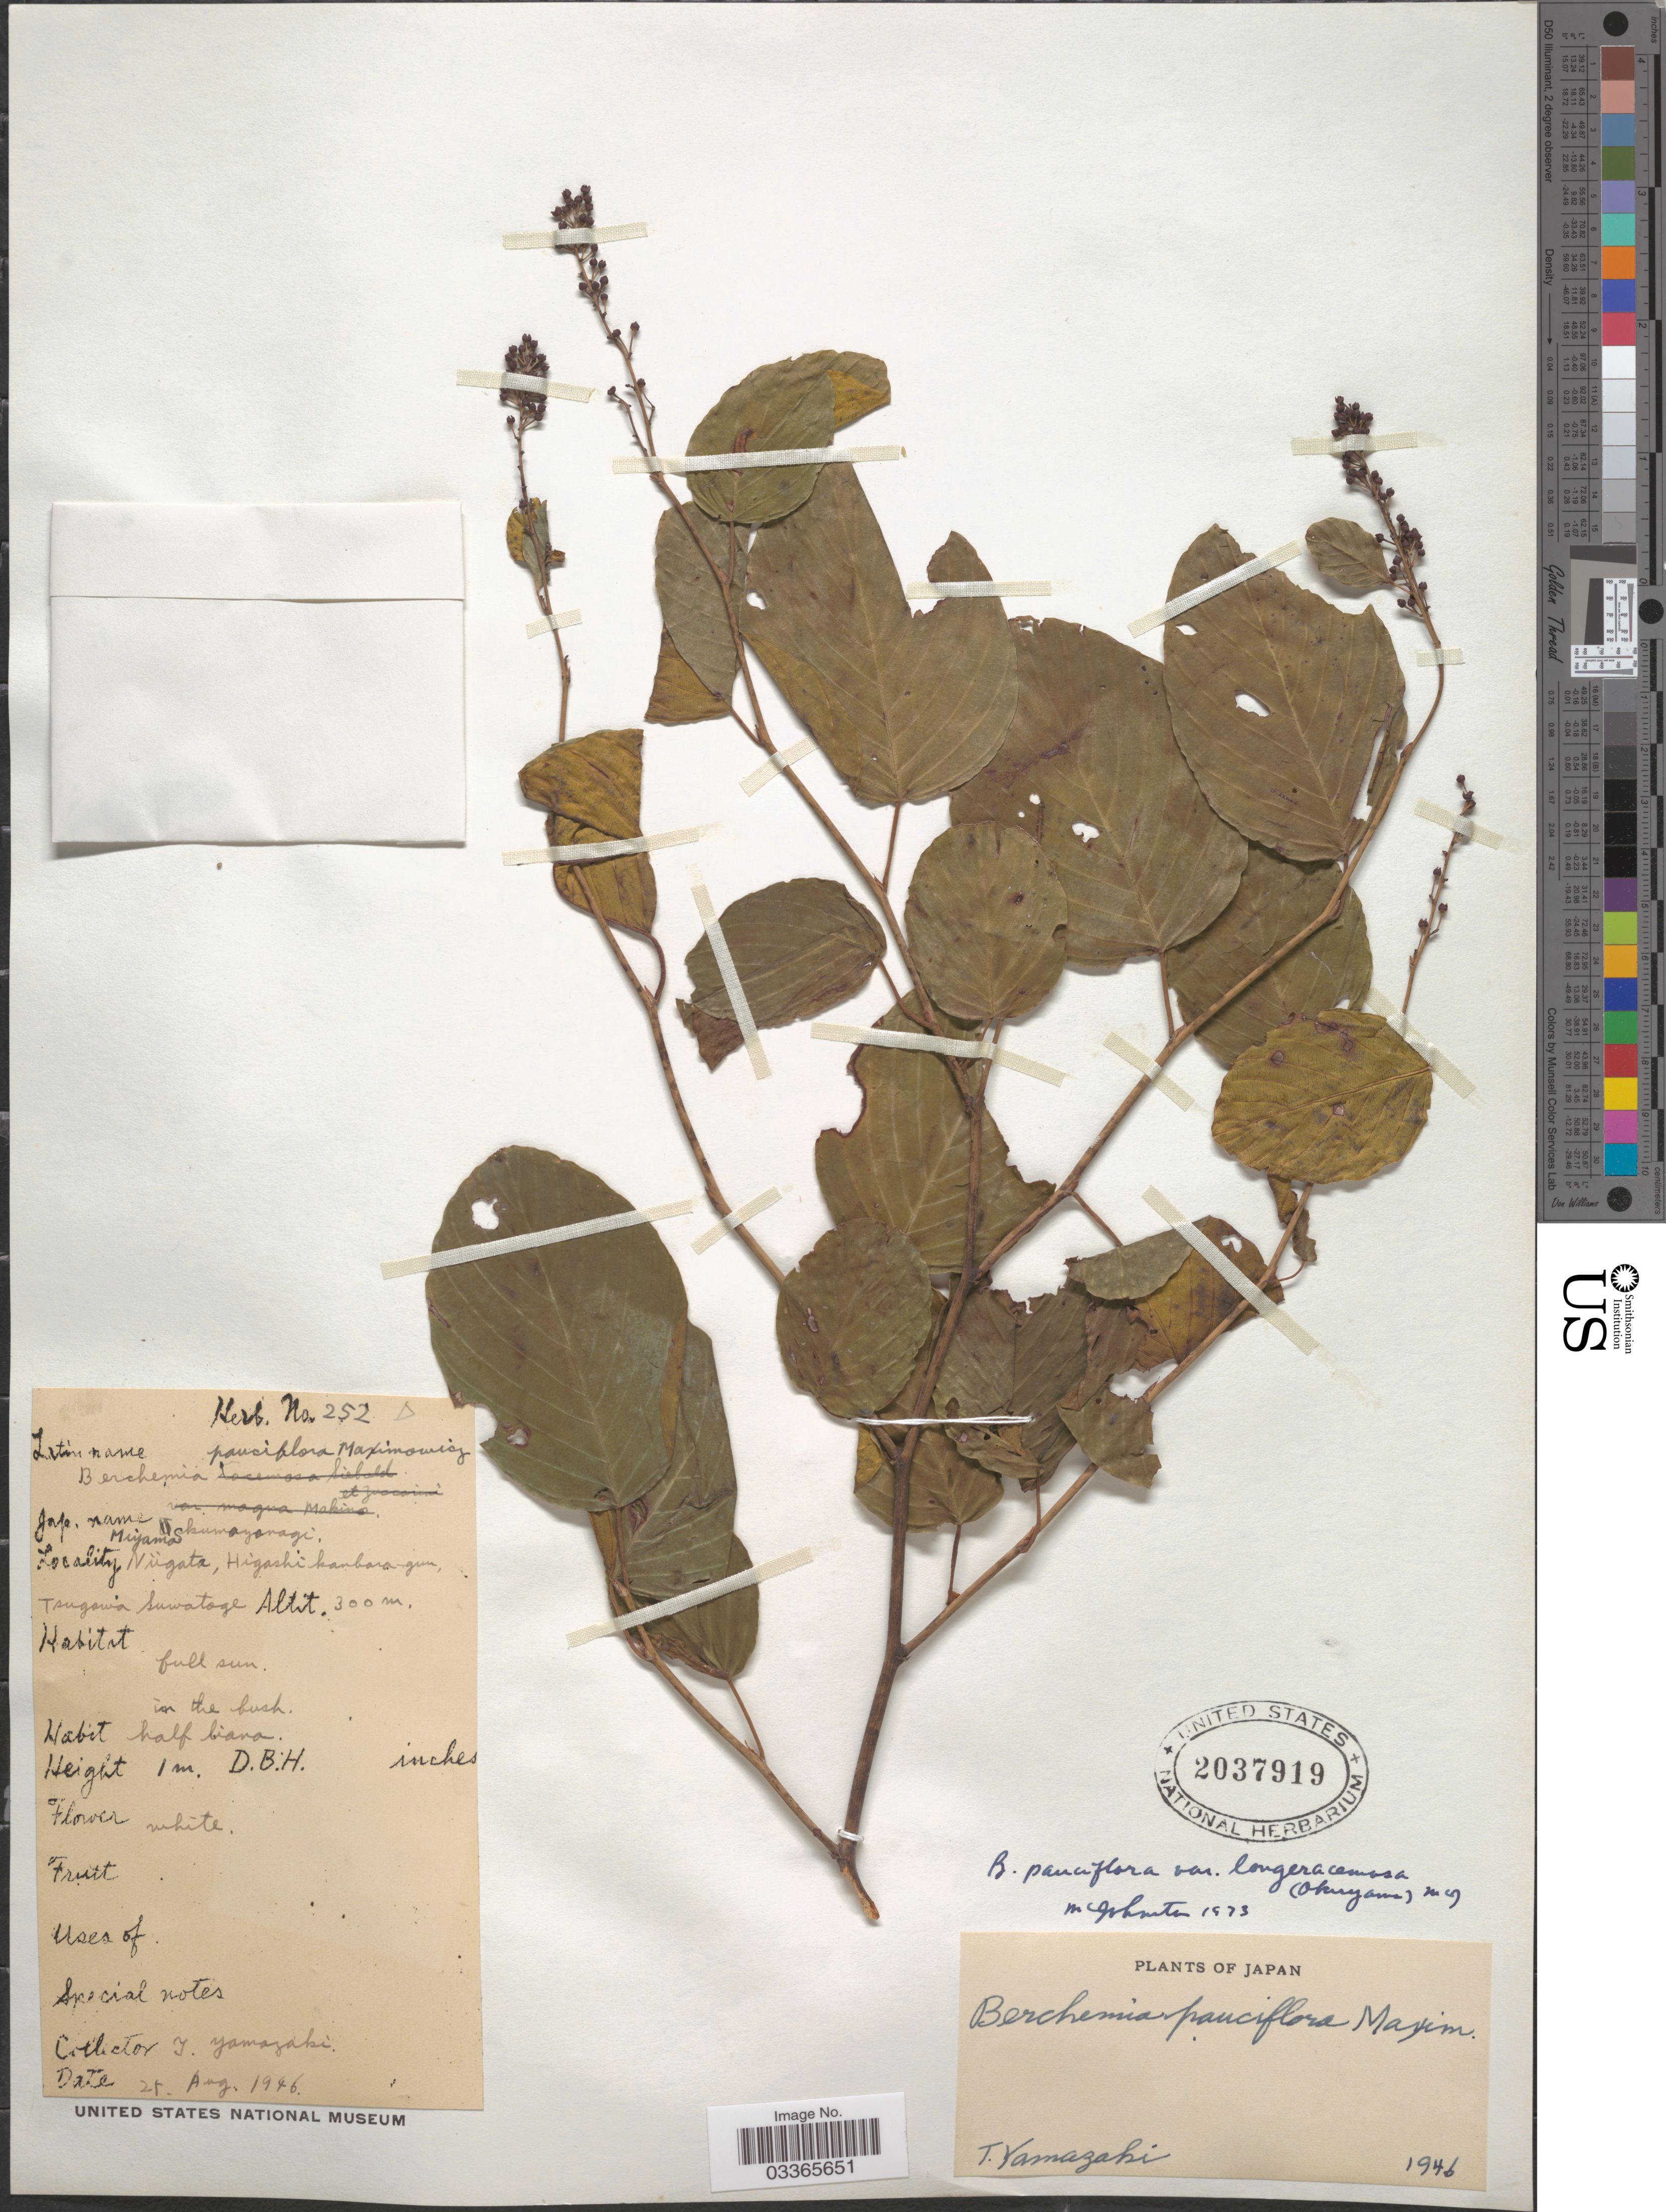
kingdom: Plantae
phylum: Tracheophyta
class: Magnoliopsida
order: Rosales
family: Rhamnaceae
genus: Berchemia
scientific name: Berchemia pauciflora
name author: Maxim.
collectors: T. Yamazaki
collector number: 252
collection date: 1946-08-25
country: Japan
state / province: Niigata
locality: Higashi kanbara-gun, Tsugawa Suwatoge.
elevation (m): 300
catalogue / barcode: US 2037919